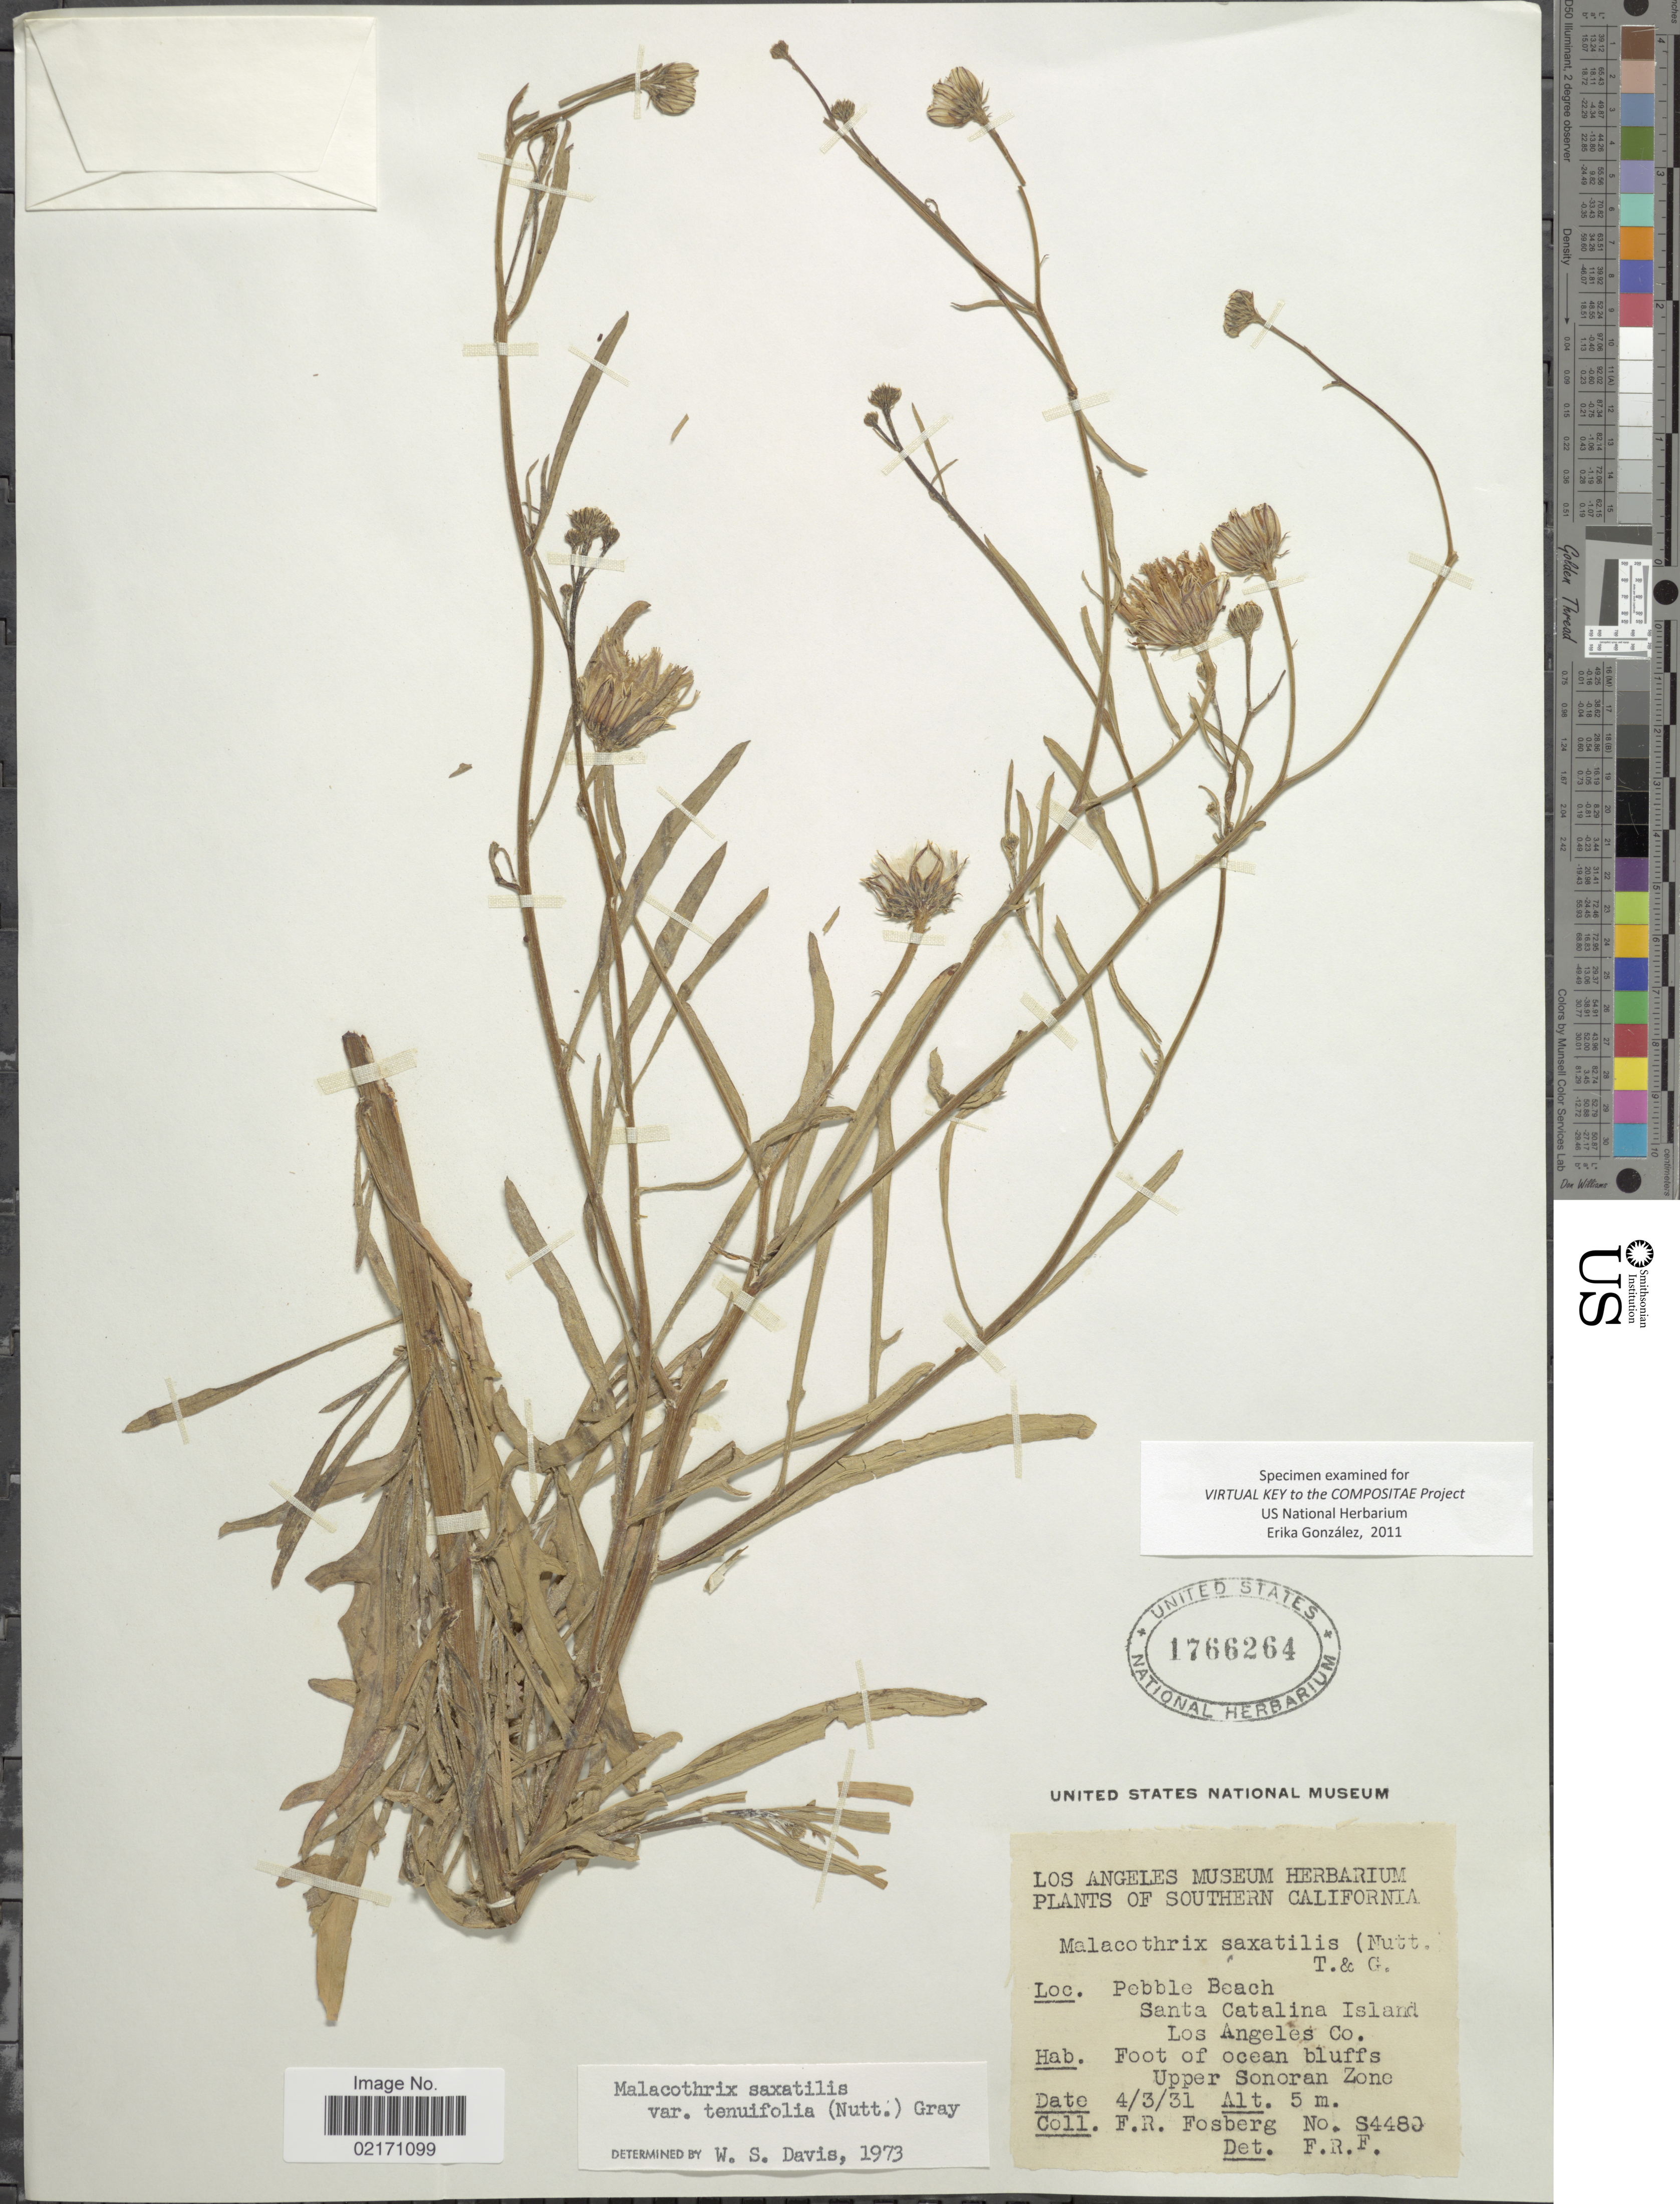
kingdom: Plantae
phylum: Tracheophyta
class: Magnoliopsida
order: Asterales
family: Asteraceae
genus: Malacothrix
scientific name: Malacothrix saxatilis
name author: Torr. & A. Gray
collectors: F. R. Fosberg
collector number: S4480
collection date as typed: Transcribed d/m/y: 3/4/31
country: United States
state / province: California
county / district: Los Angeles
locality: Southern California, Pebble Beach, Santa Catalina Island, Los Angeles Co.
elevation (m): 5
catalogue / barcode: US 1766264